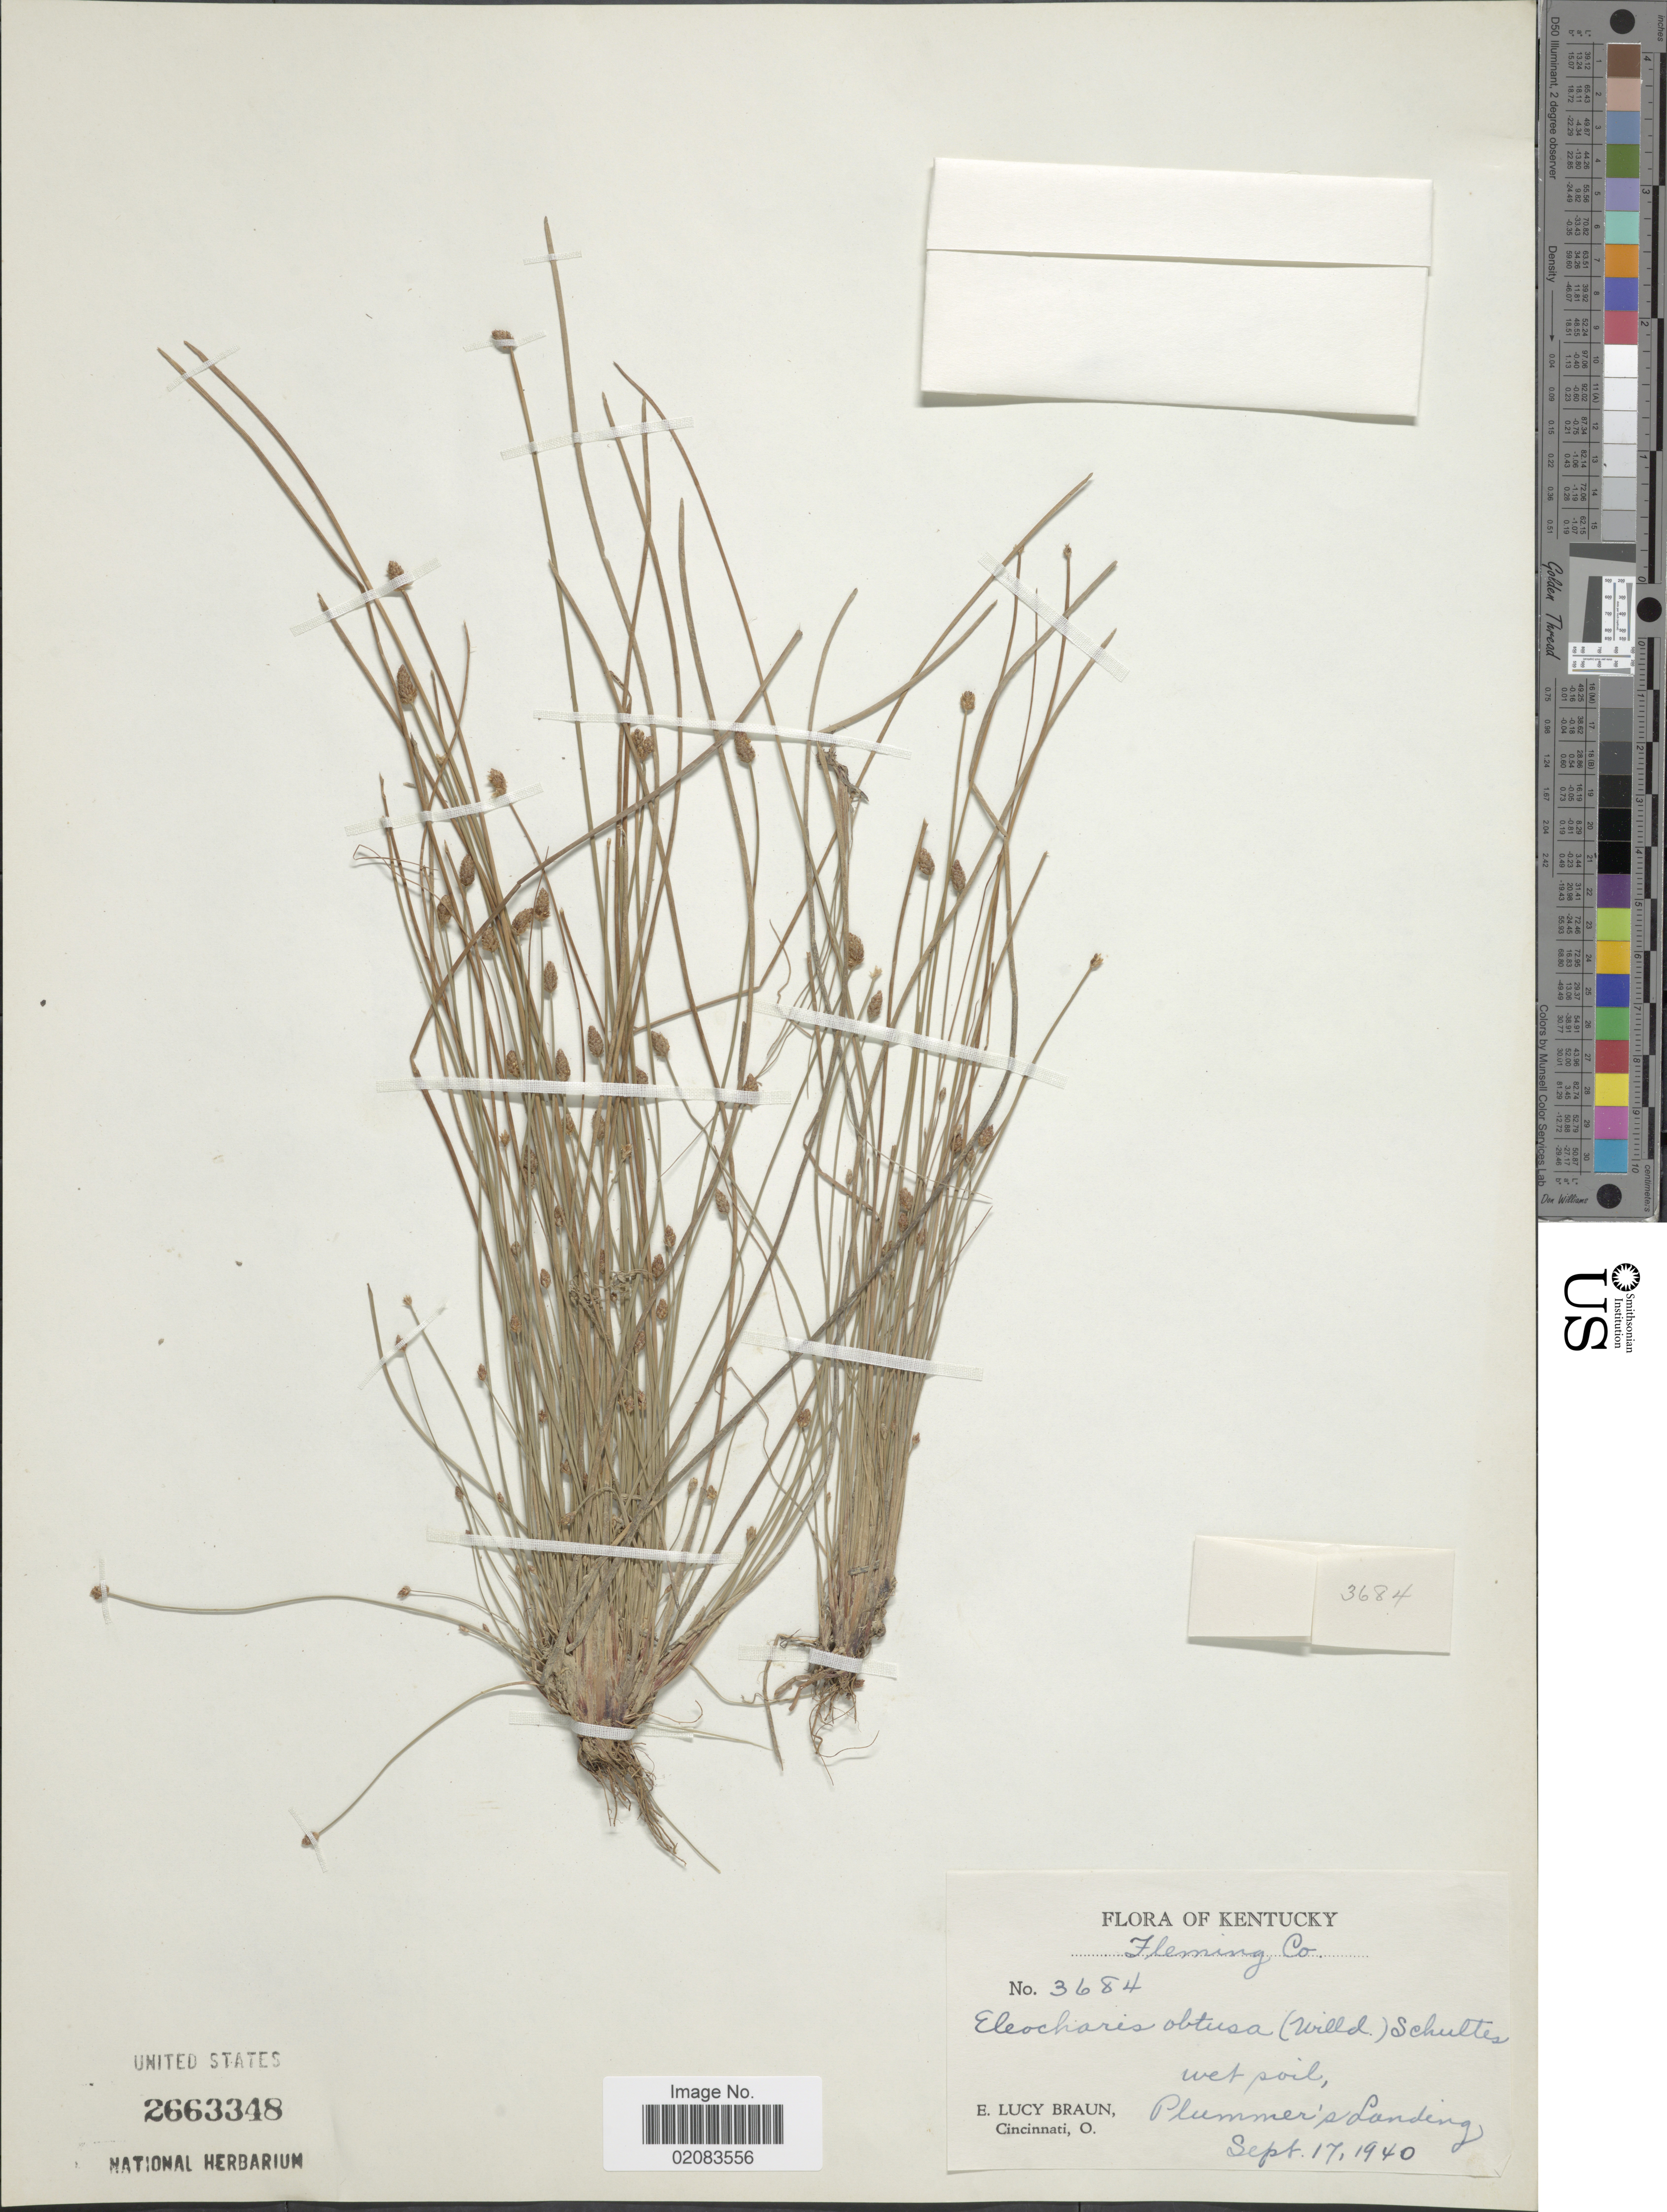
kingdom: Plantae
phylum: Tracheophyta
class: Liliopsida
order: Poales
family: Cyperaceae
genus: Eleocharis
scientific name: Eleocharis obtusa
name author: (Willd.) Schult.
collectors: E. L. Braun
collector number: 3684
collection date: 1940-09-17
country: United States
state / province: Kentucky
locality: Fleming Co, wet soil, Plummer's Landing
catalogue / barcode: US 2663348